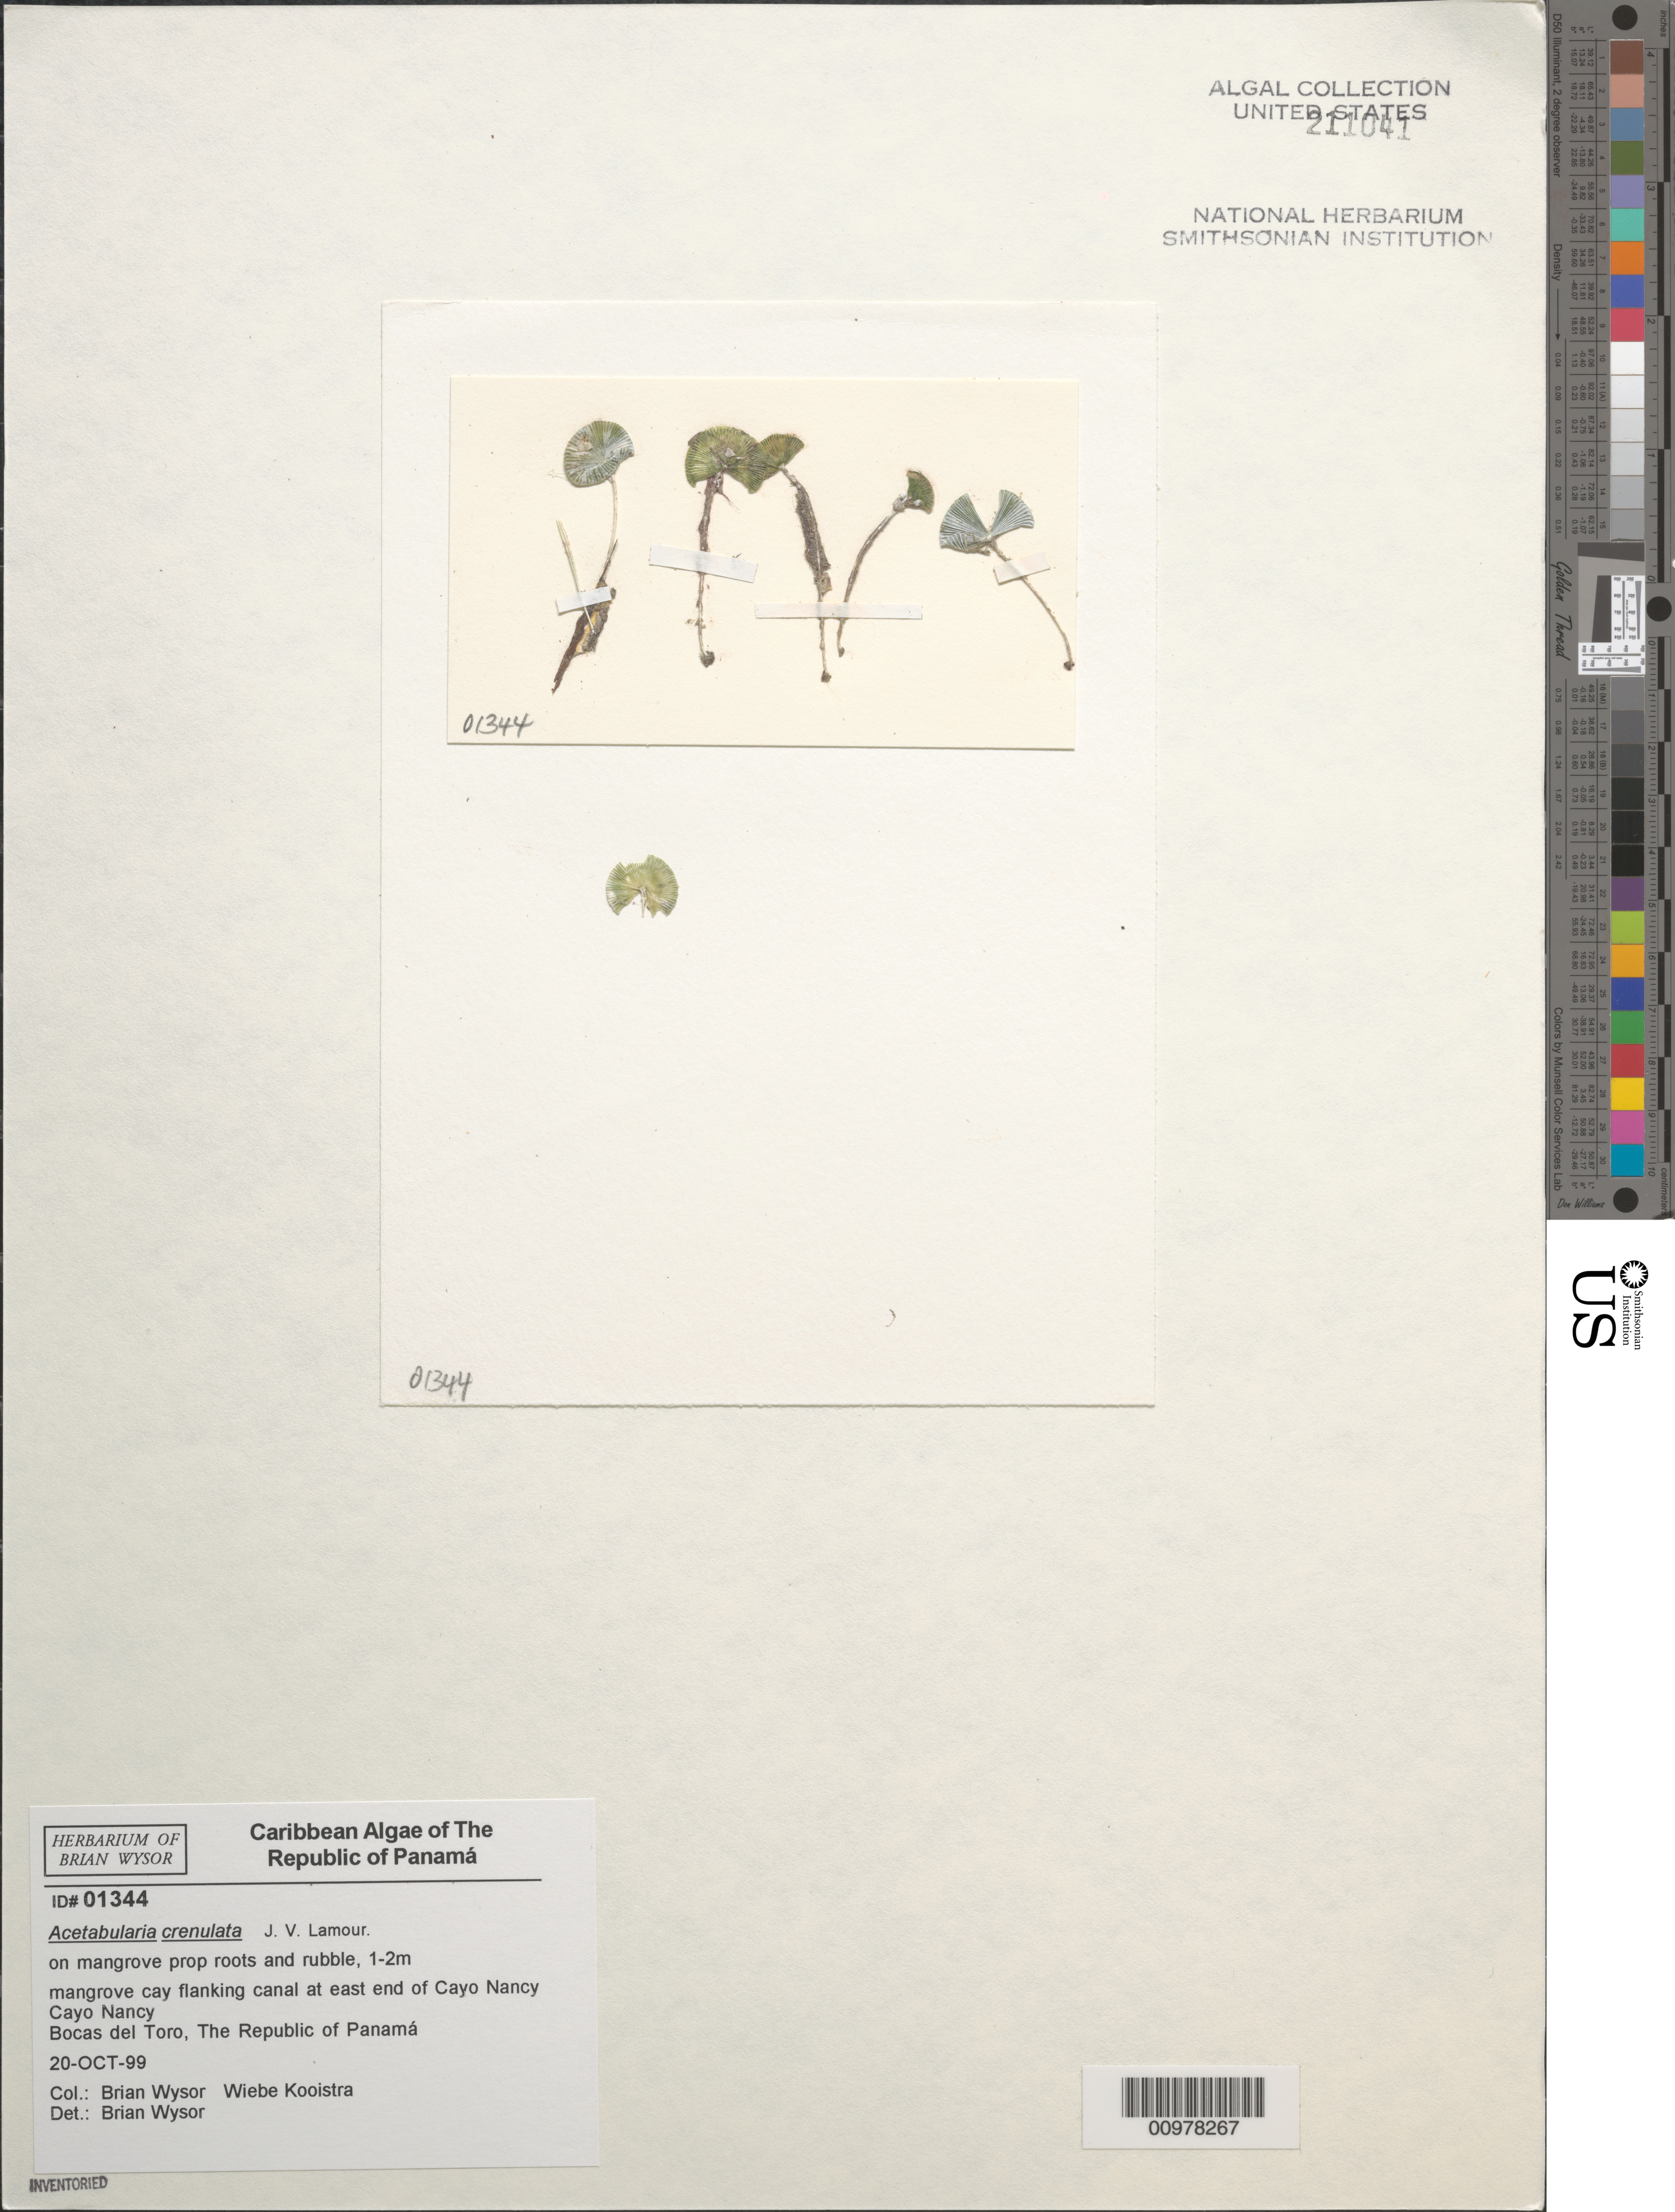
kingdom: Plantae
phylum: Chlorophyta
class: Ulvophyceae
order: Dasycladales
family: Polyphysaceae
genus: Acetabularia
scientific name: Acetabularia acetabulum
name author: J.V.Lamouroux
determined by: Wysor, B.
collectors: B. Wysor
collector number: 01344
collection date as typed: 20 Oct 1999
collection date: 1999-10-20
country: Panama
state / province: Bocas del Toro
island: Cayo Nancy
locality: Mangrove cay flanking canal at east end of Cayo Nancy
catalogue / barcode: US 211041